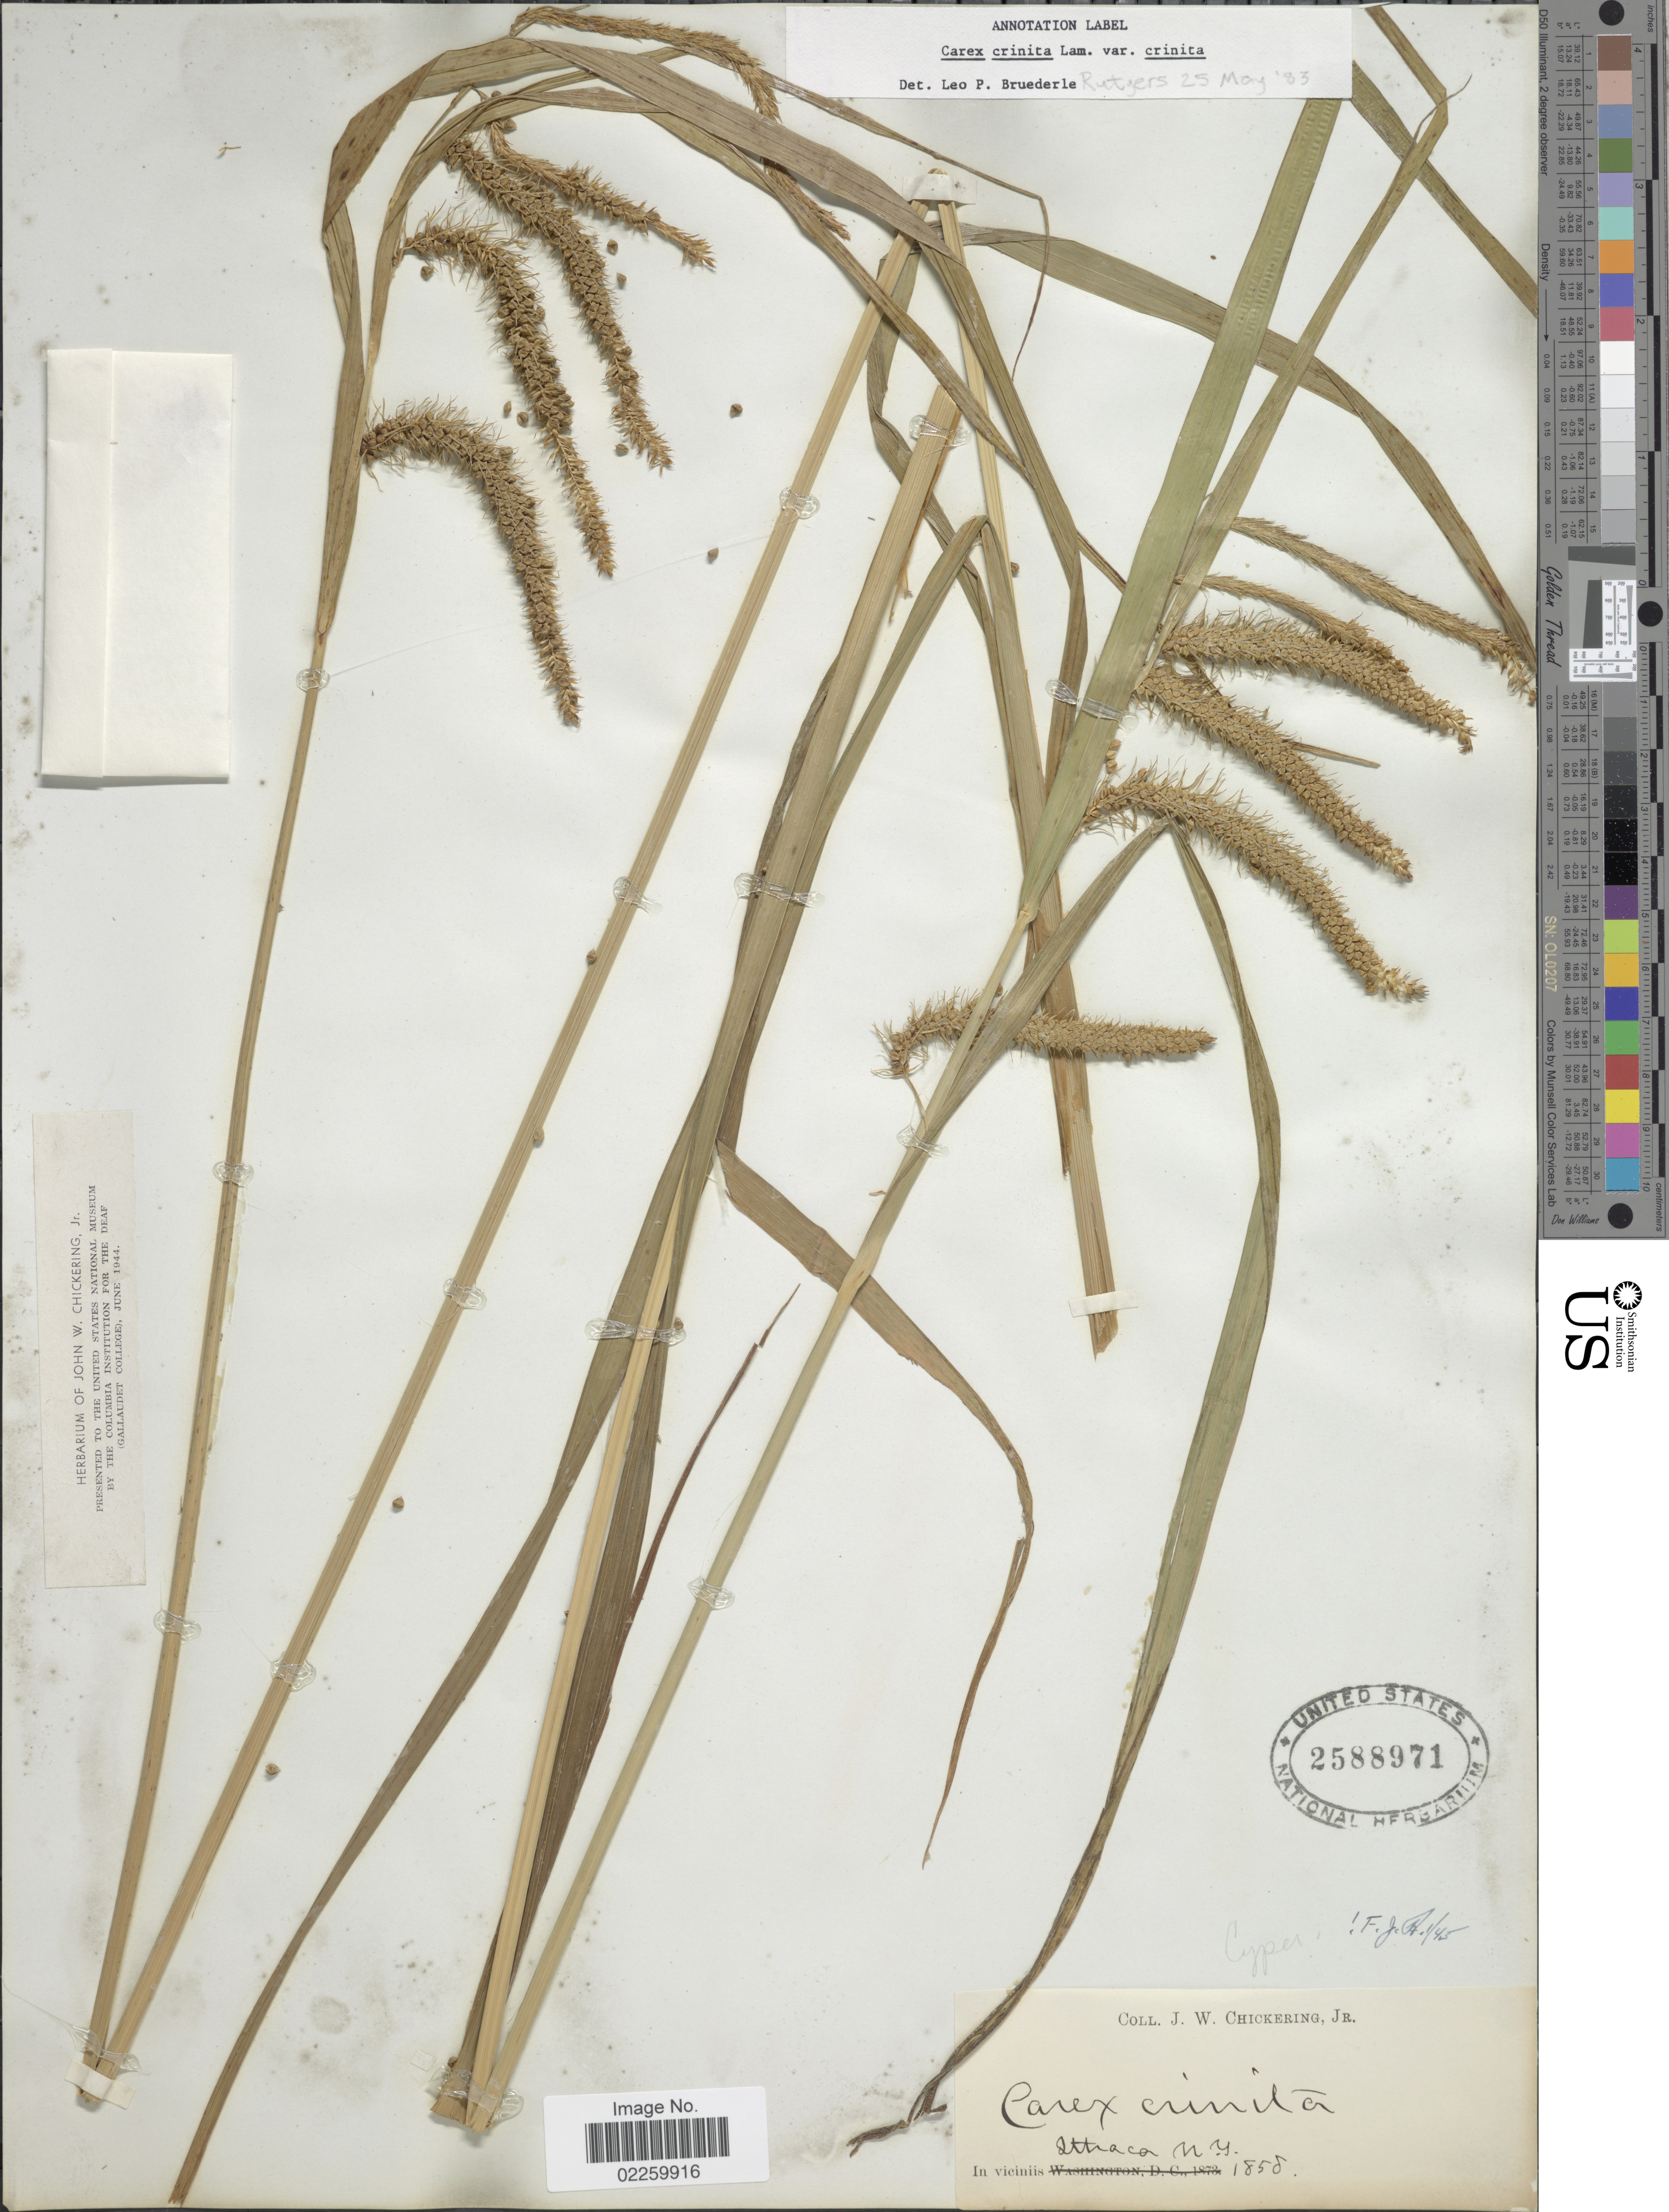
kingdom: Plantae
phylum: Tracheophyta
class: Liliopsida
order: Poales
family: Cyperaceae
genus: Carex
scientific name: Carex crinita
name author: Lam.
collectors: J. W. Chickering Jr.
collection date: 1858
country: United States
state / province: New York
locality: In viciniis Ithaca, N. Y.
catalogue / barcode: US 2588971